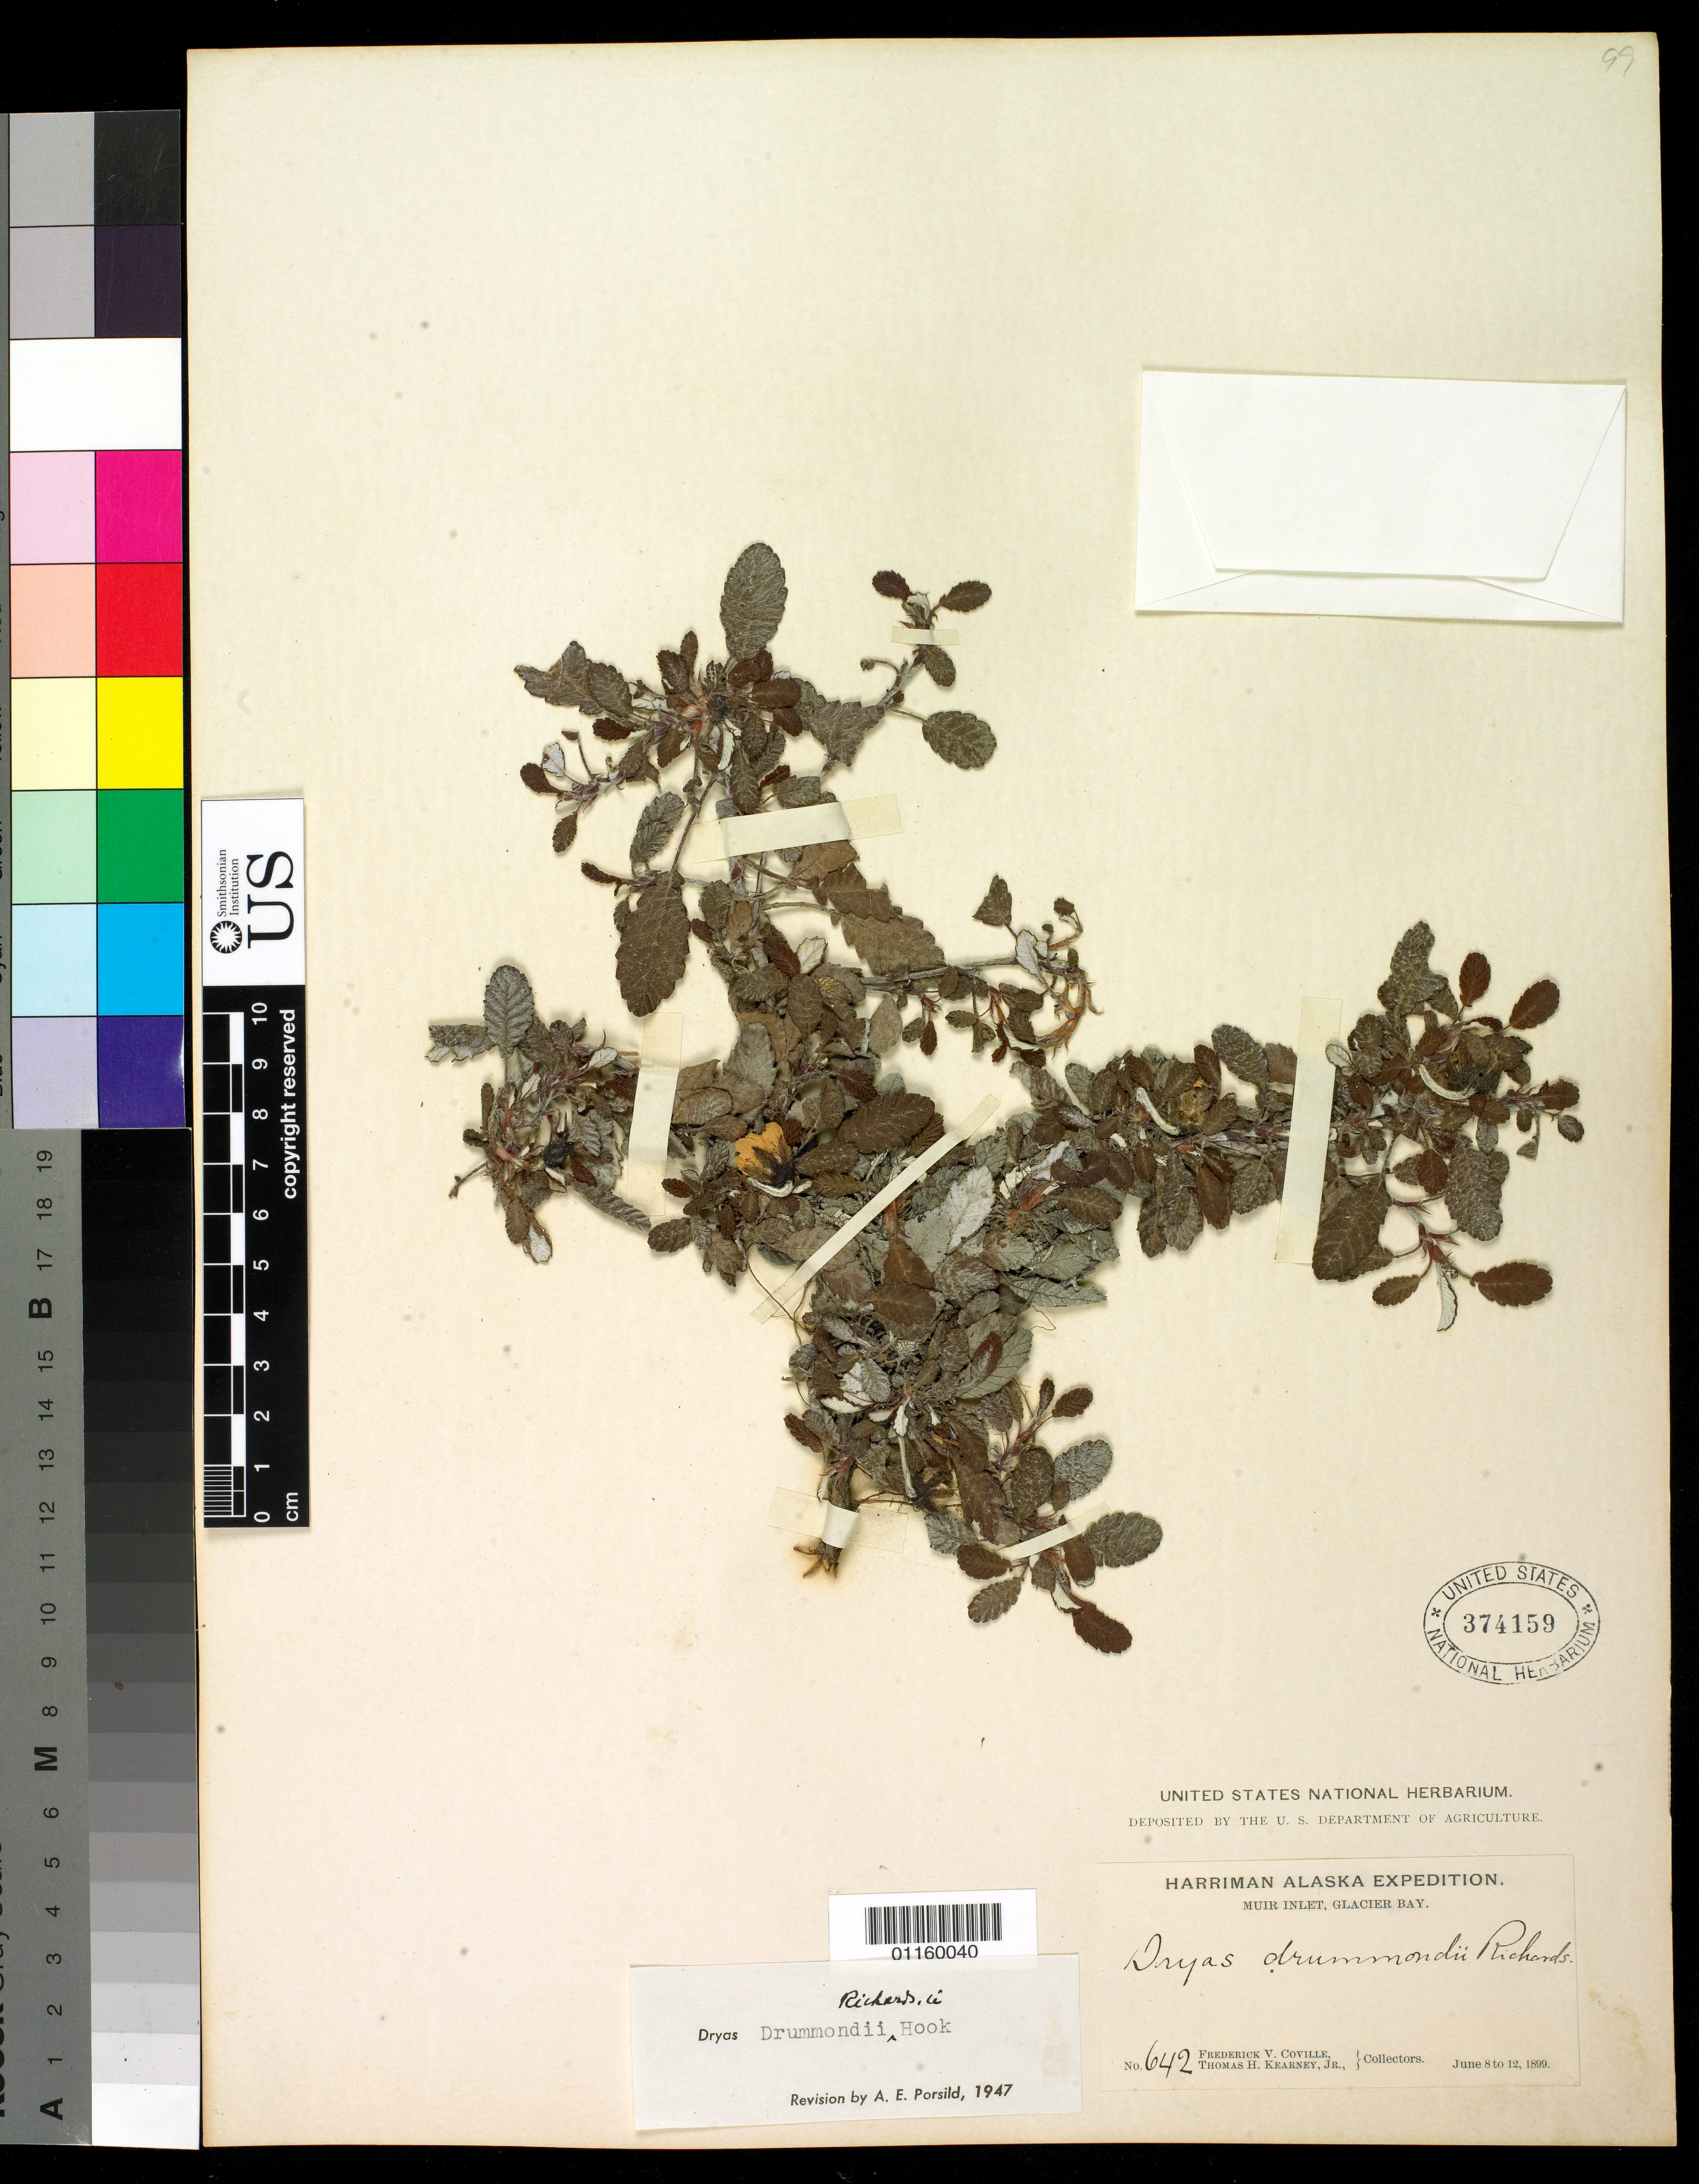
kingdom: Plantae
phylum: Tracheophyta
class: Magnoliopsida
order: Rosales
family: Rosaceae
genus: Dryas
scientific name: Dryas drummondii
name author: Hook. & Richardson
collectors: F. V. Coville & T. H. Kearney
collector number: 642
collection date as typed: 08 Jun 1899 to 12 Jun 1899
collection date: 1899-06-08/1899-06-12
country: United States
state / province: Alaska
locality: Muir Inlet, Glacier Bay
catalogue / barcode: US 374159